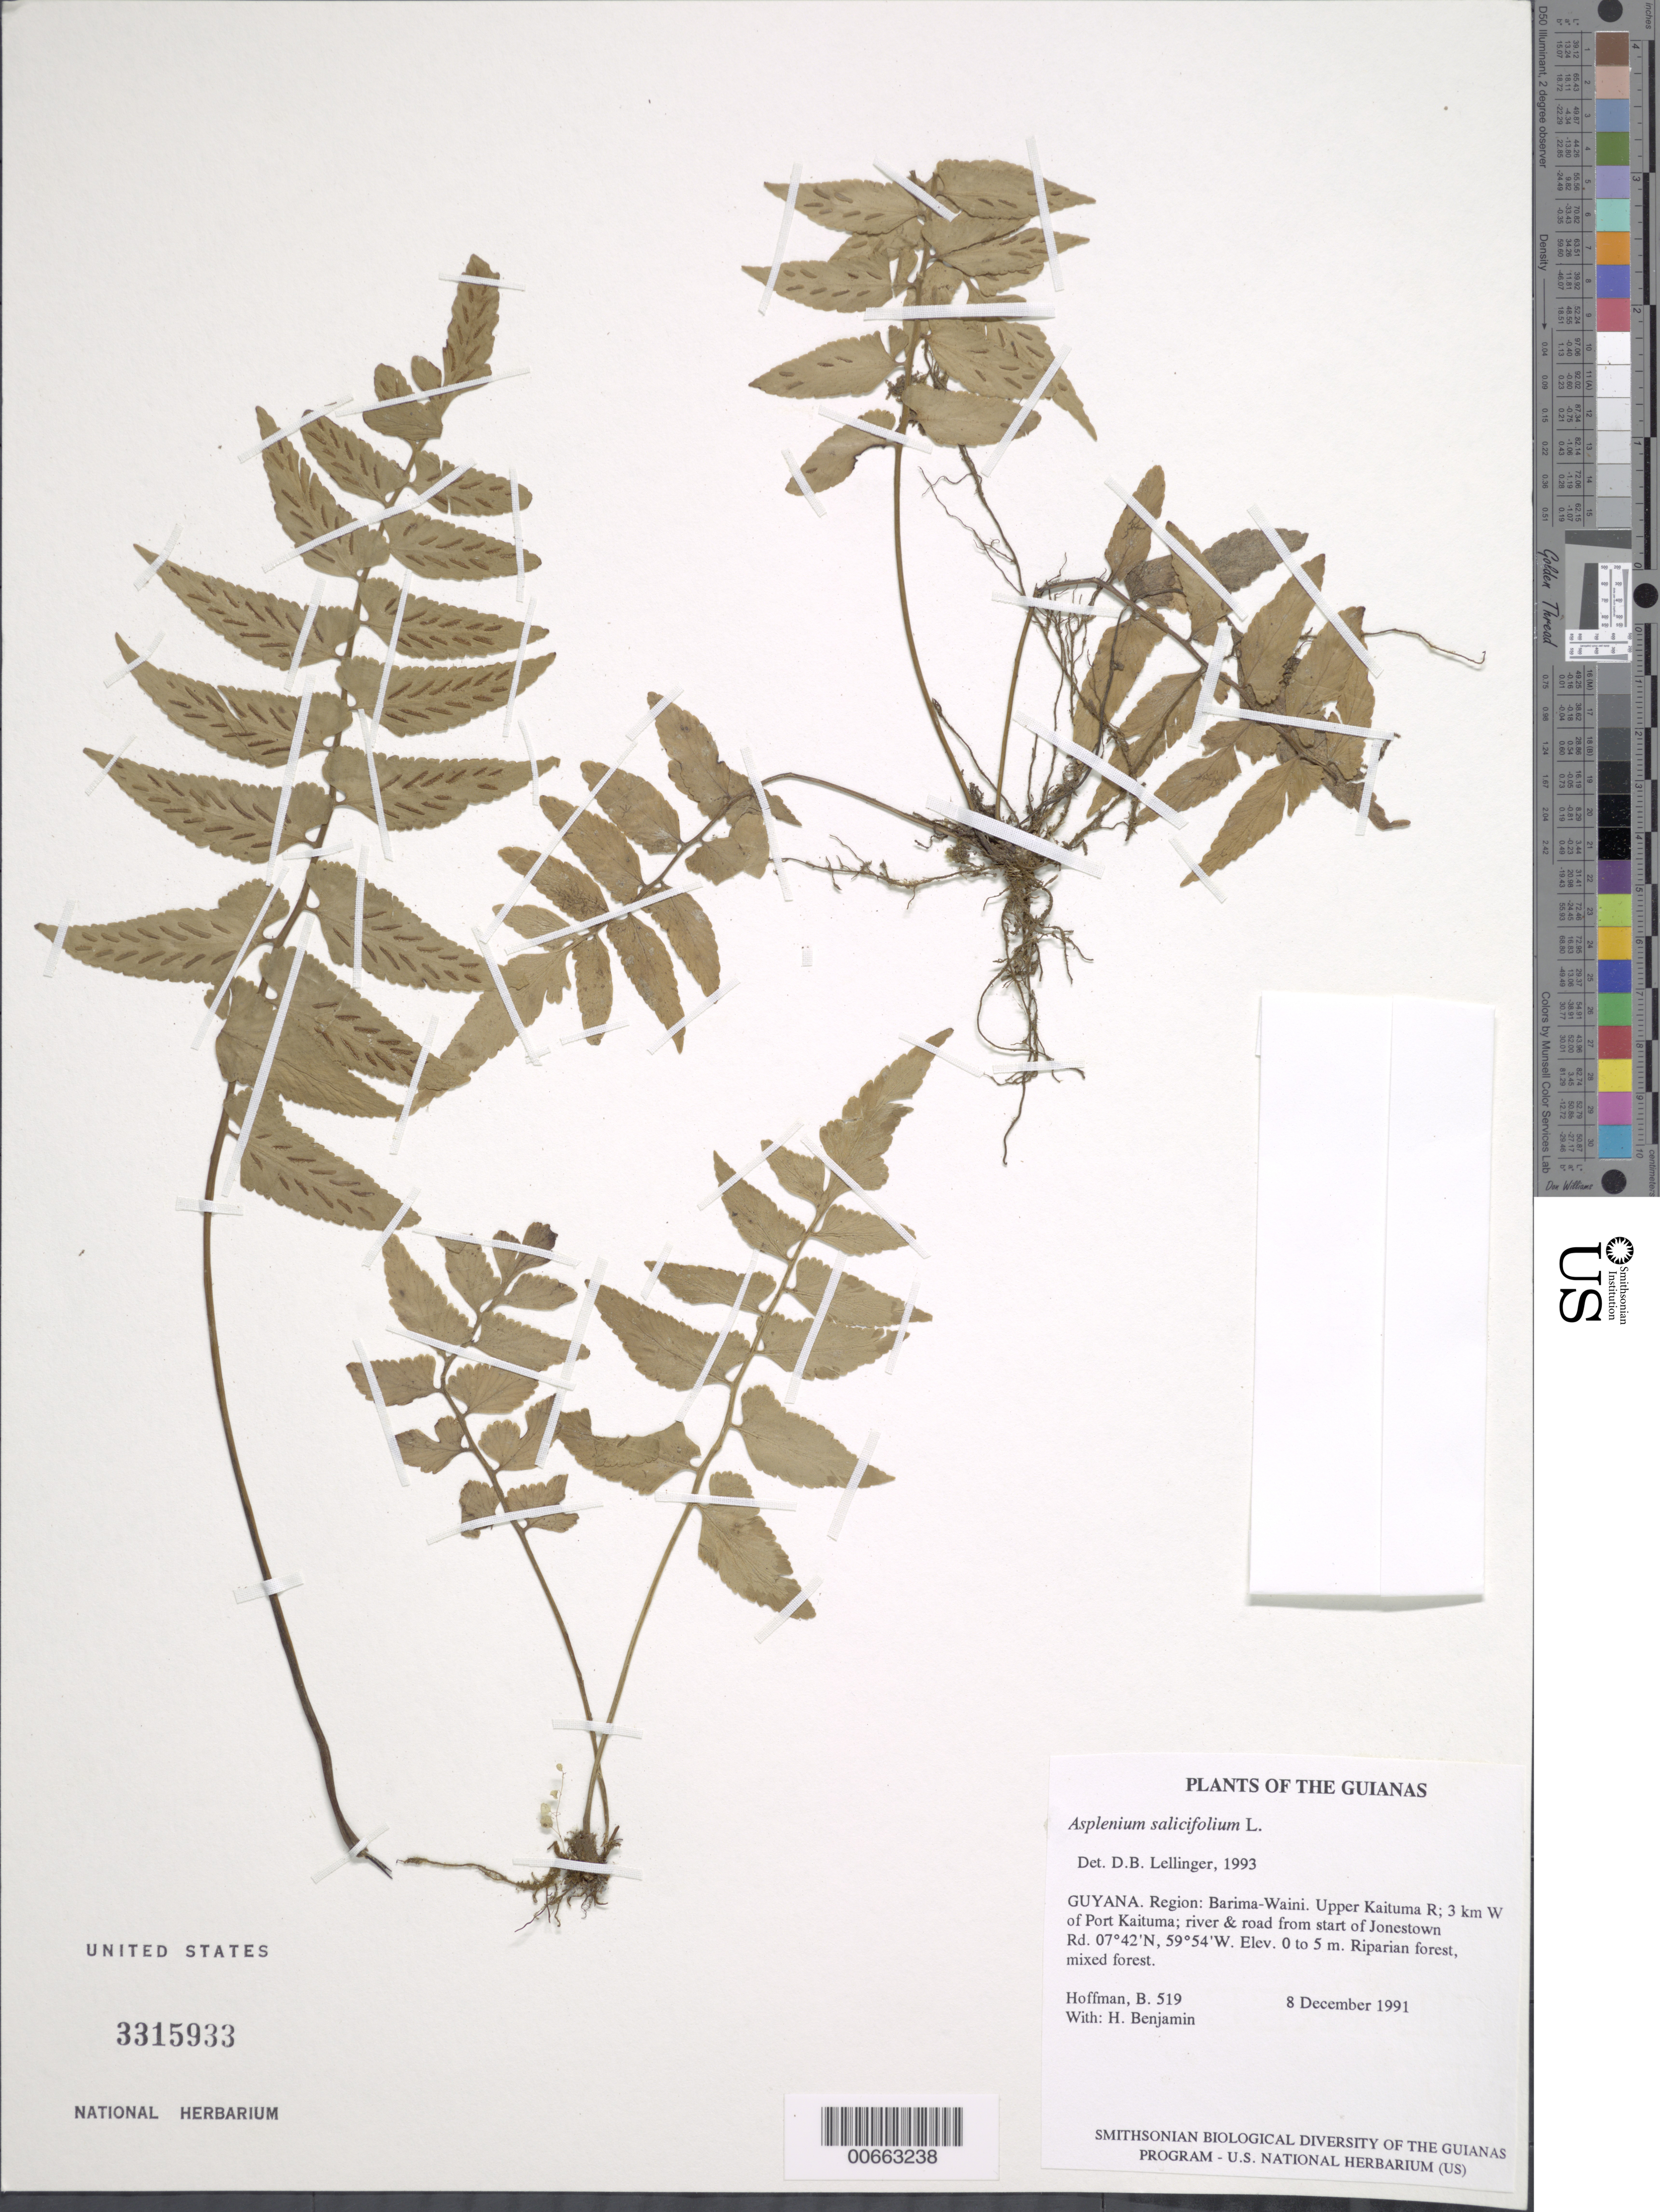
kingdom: Plantae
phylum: Tracheophyta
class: Polypodiopsida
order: Polypodiales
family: Aspleniaceae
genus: Asplenium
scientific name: Asplenium salicifolium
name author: L.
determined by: Lellinger, David B., (BOT), Smithsonian Institution - National Museum of Natural History (UNITED STATES)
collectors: B. Hoffman & H. Benjamin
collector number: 519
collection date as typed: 8 December 1991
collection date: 1991-12-08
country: Guyana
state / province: Barima-Waini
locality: Upper Kaituma River; 3 km W of Port Kaituma; river & road from start of Jonestown Road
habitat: Riparian forest, mixed forest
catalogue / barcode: US 3315933